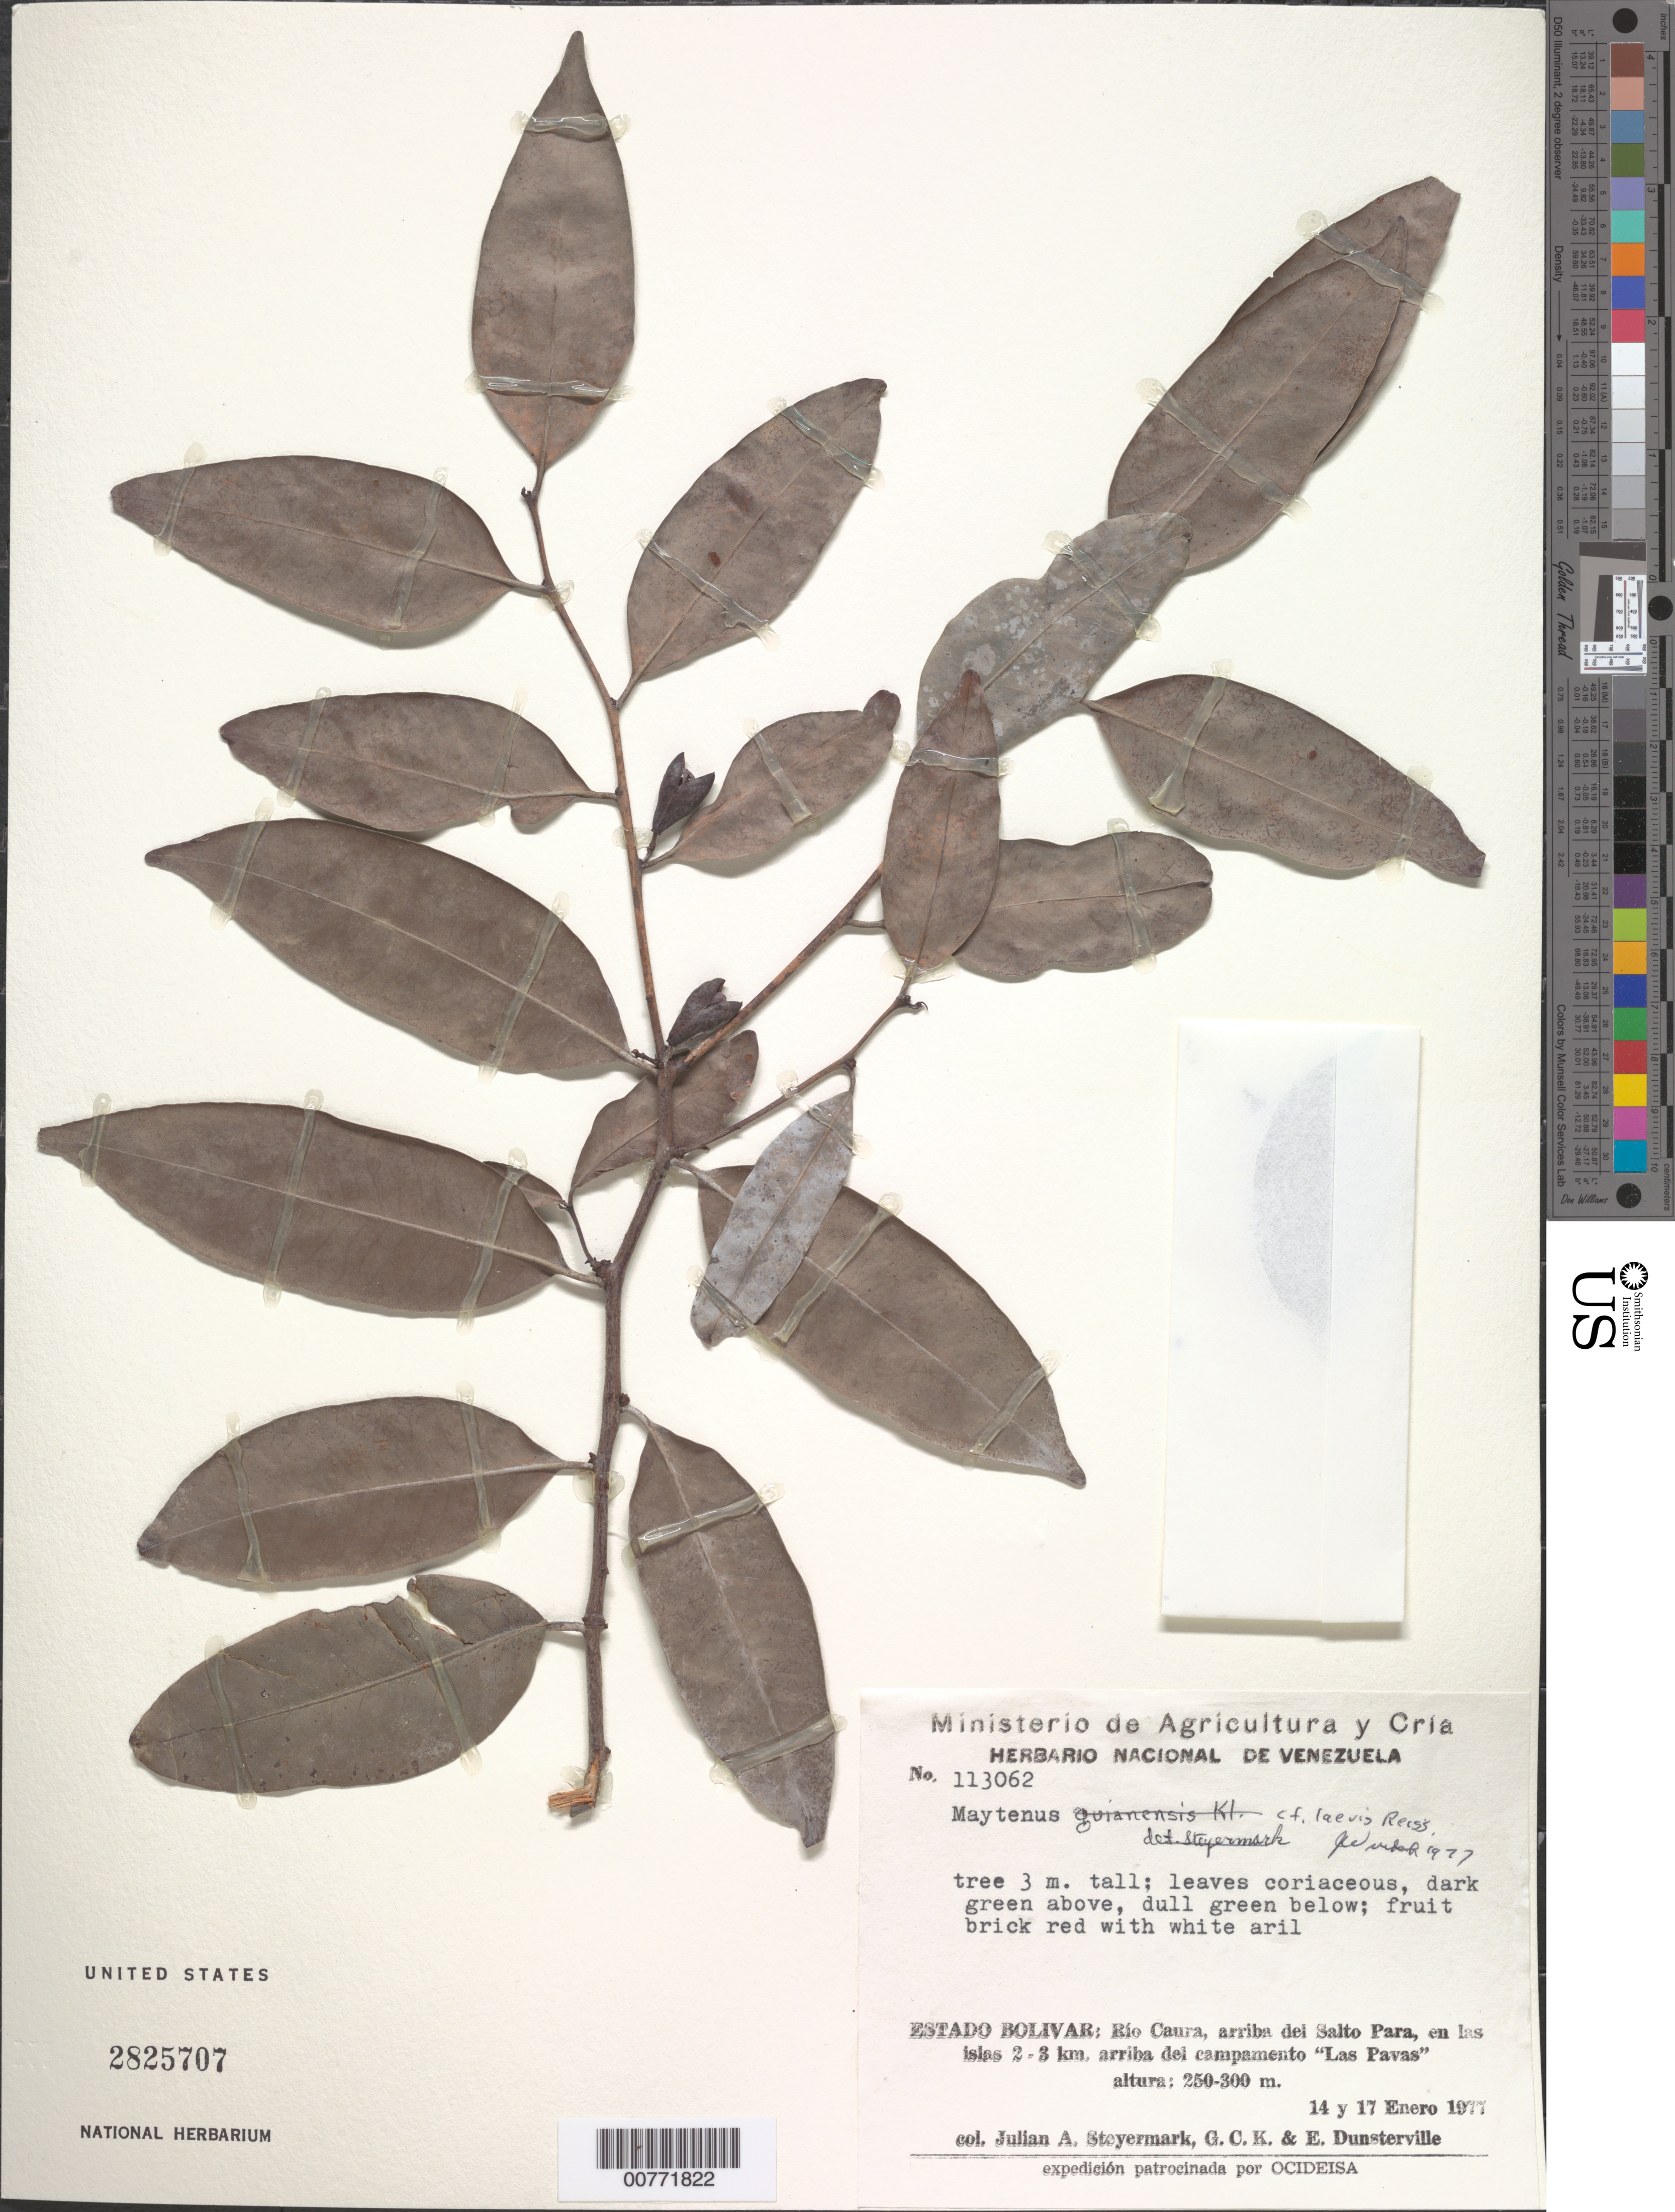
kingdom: Plantae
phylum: Tracheophyta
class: Magnoliopsida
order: Celastrales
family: Celastraceae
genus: Maytenus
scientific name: Maytenus laevis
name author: Reissek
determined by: Wurdack, John J., (US), US (UNITED STATES)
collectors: J. Steyermark, G. C. K. Dunsterville & E. Dunsterville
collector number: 113062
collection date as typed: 14-Jan-77 to 17-Jan-77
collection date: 1977-01-14/1977-01-17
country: Venezuela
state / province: Bolívar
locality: Río Caura, arriba del Salto Para, en las islas 2-3 km arriba del campamento "Las Pavas"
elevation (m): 250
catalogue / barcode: US 2825707